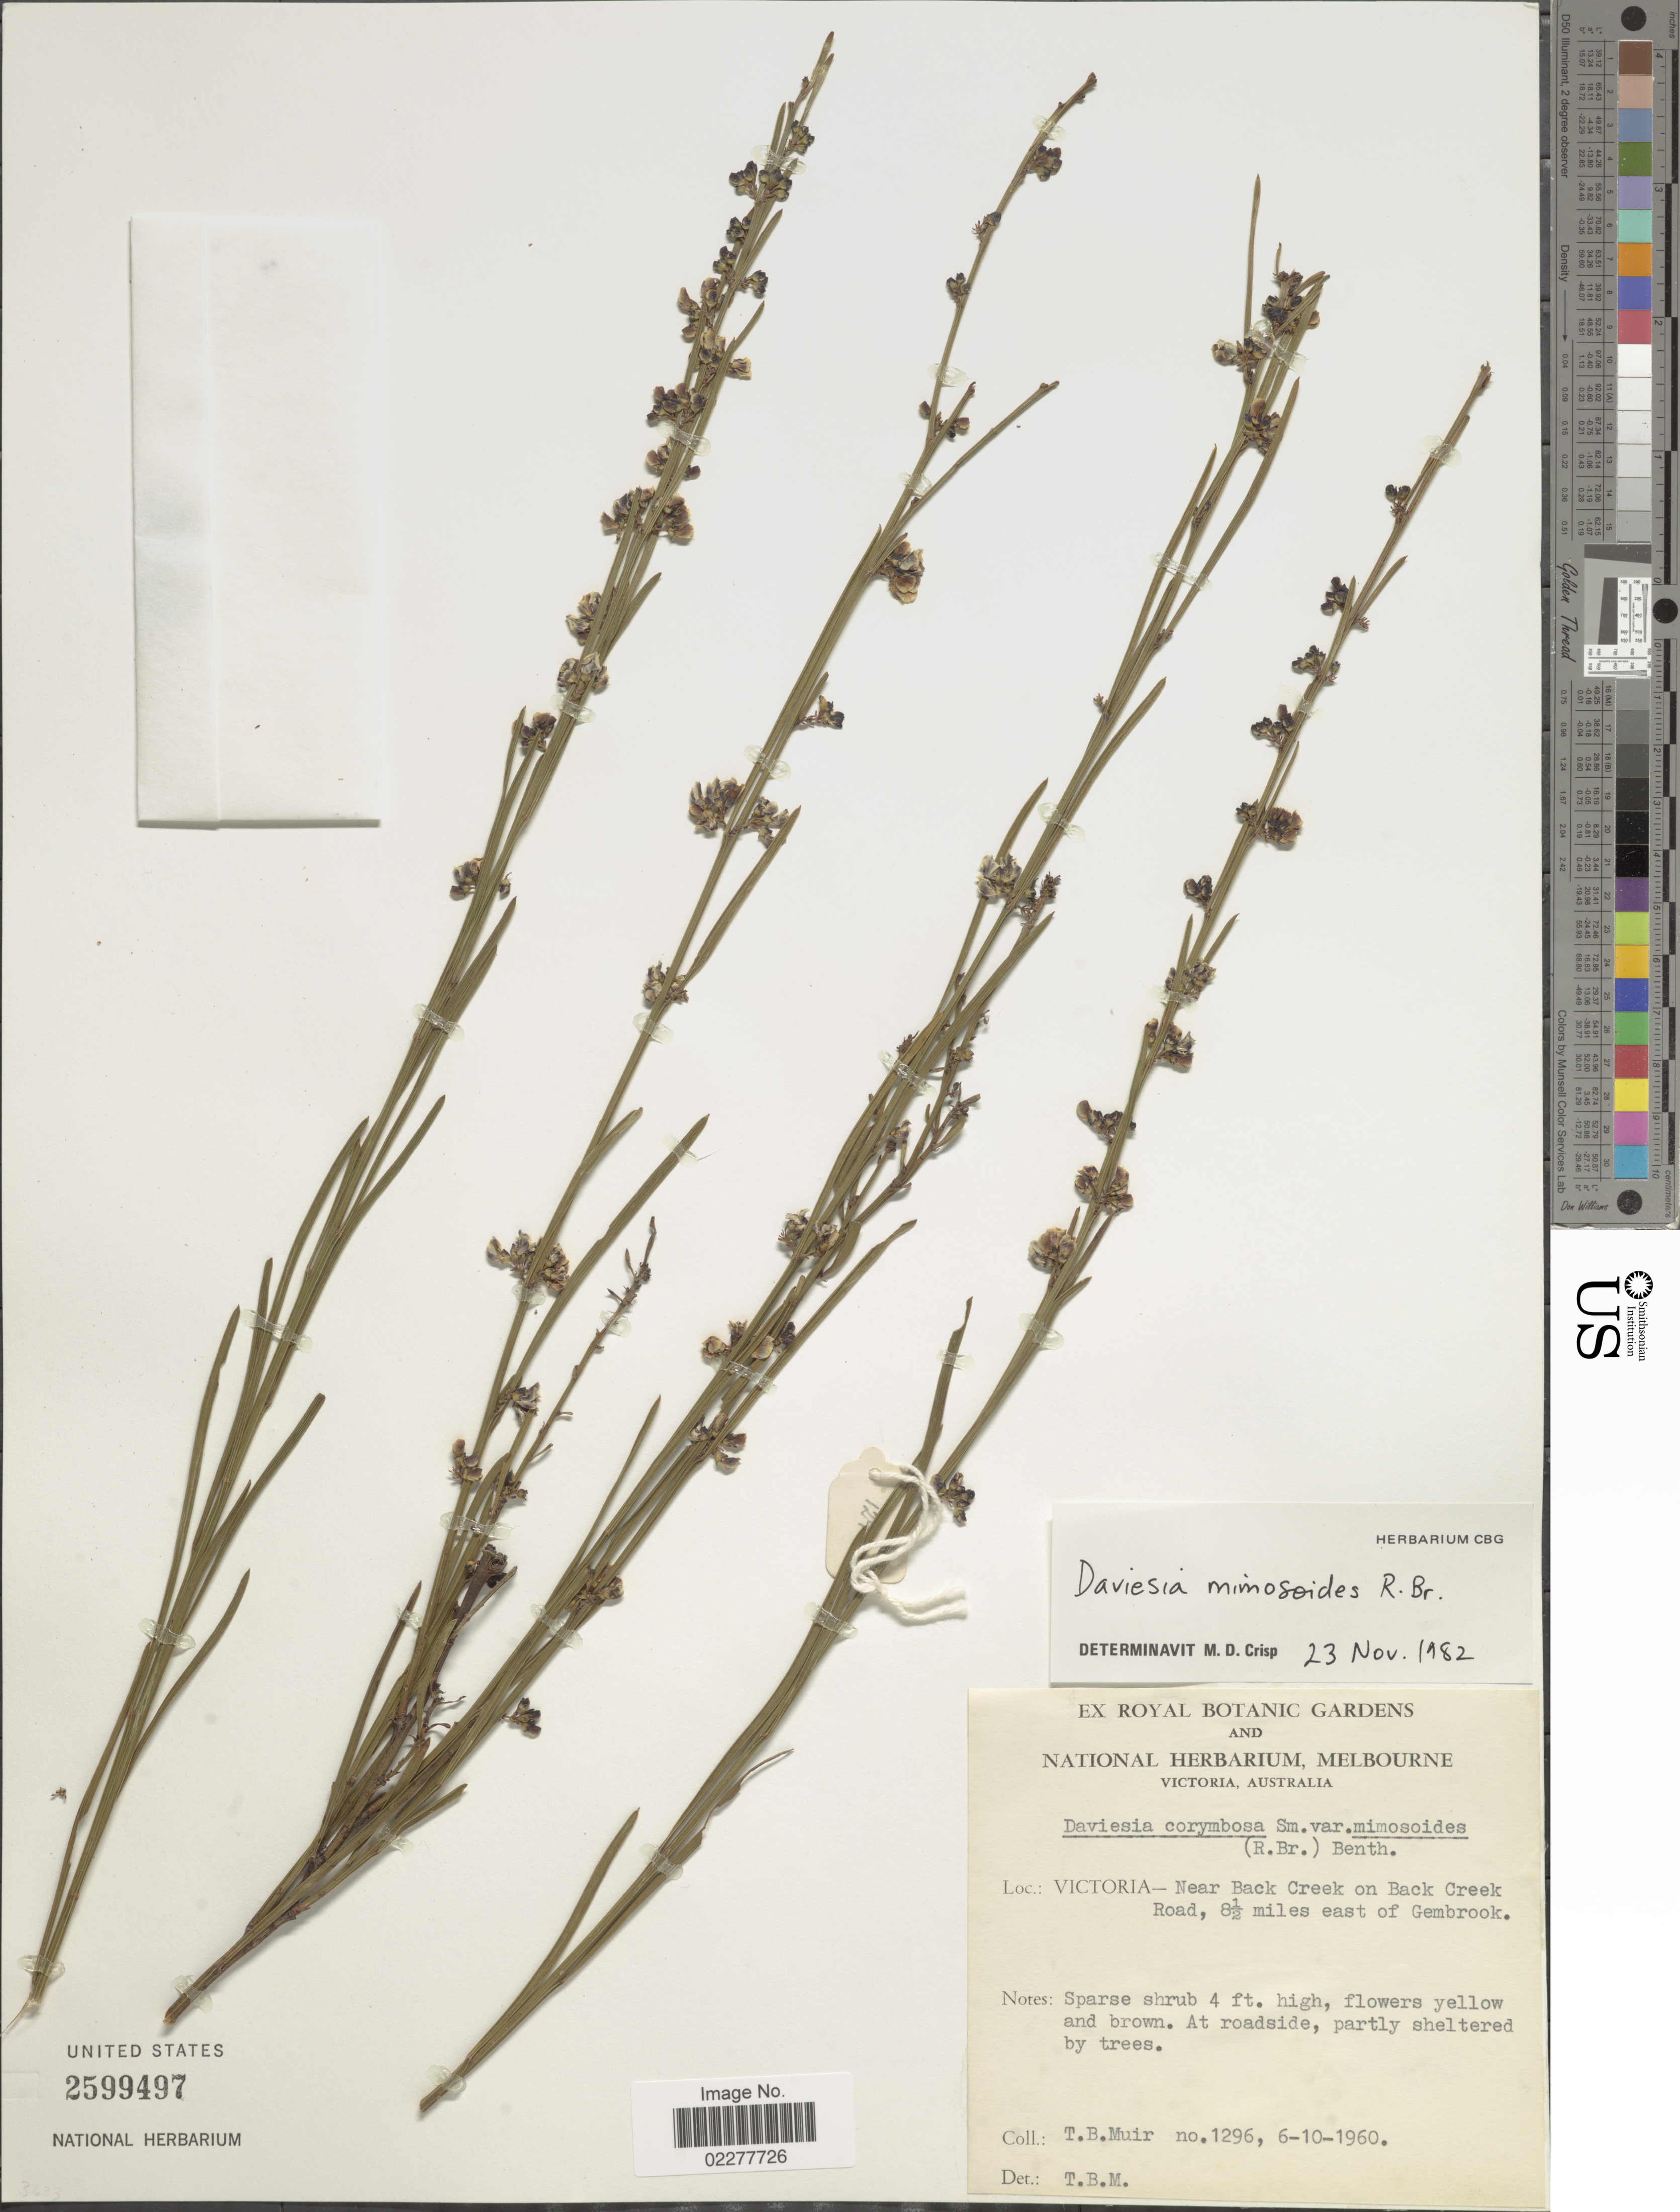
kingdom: Plantae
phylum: Tracheophyta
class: Magnoliopsida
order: Fabales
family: Fabaceae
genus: Daviesia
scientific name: Daviesia mimosoides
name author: R. Br.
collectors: T. Muir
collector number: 1296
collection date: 1960-10-06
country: Australia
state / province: Victoria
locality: Victoria - Near Back Creek on Back Creek Road, 8 1/2 miles east of Gembrook.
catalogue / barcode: US 2599497